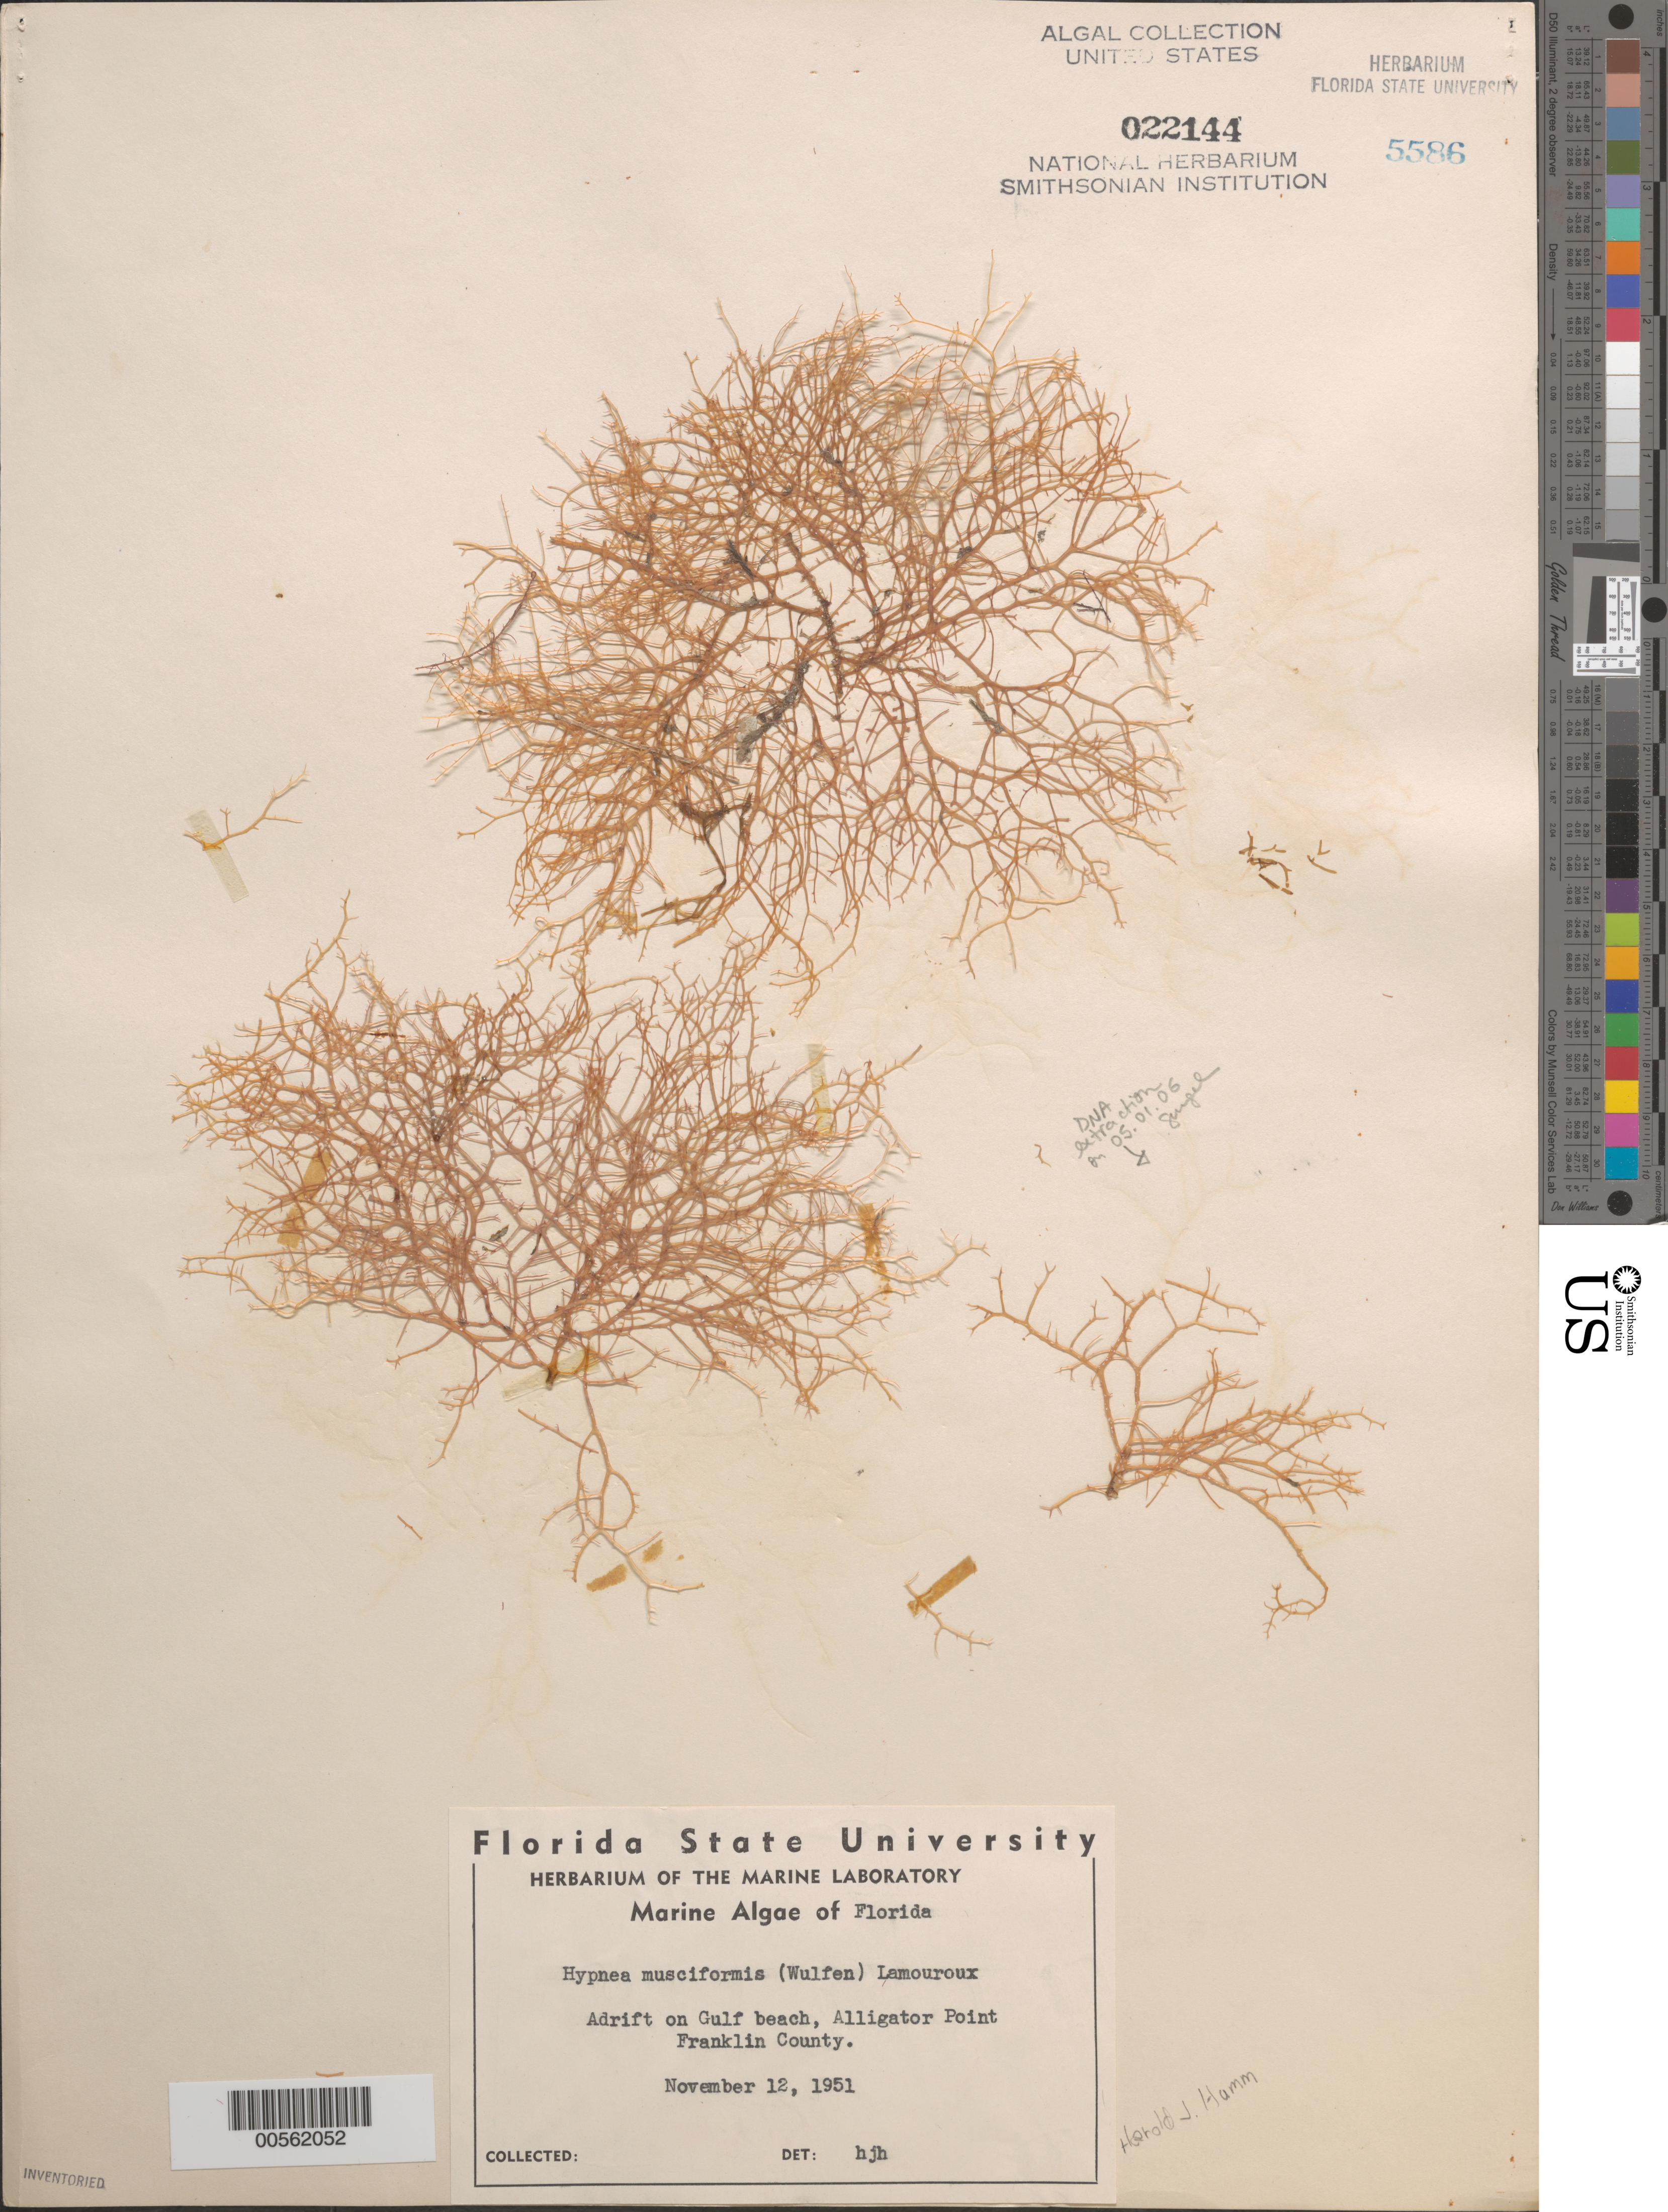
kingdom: Plantae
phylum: Rhodophyta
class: Florideophyceae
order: Gigartinales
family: Cystocloniaceae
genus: Hypnea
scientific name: Hypnea musciformis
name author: (Wulfen) J.V.Lamouroux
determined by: Humm, Harold J.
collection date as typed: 12 Nov 1951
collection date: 1951-11-12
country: United States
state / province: Florida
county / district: Franklin County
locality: Gulf Beach, Alligator Point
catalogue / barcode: US 22144